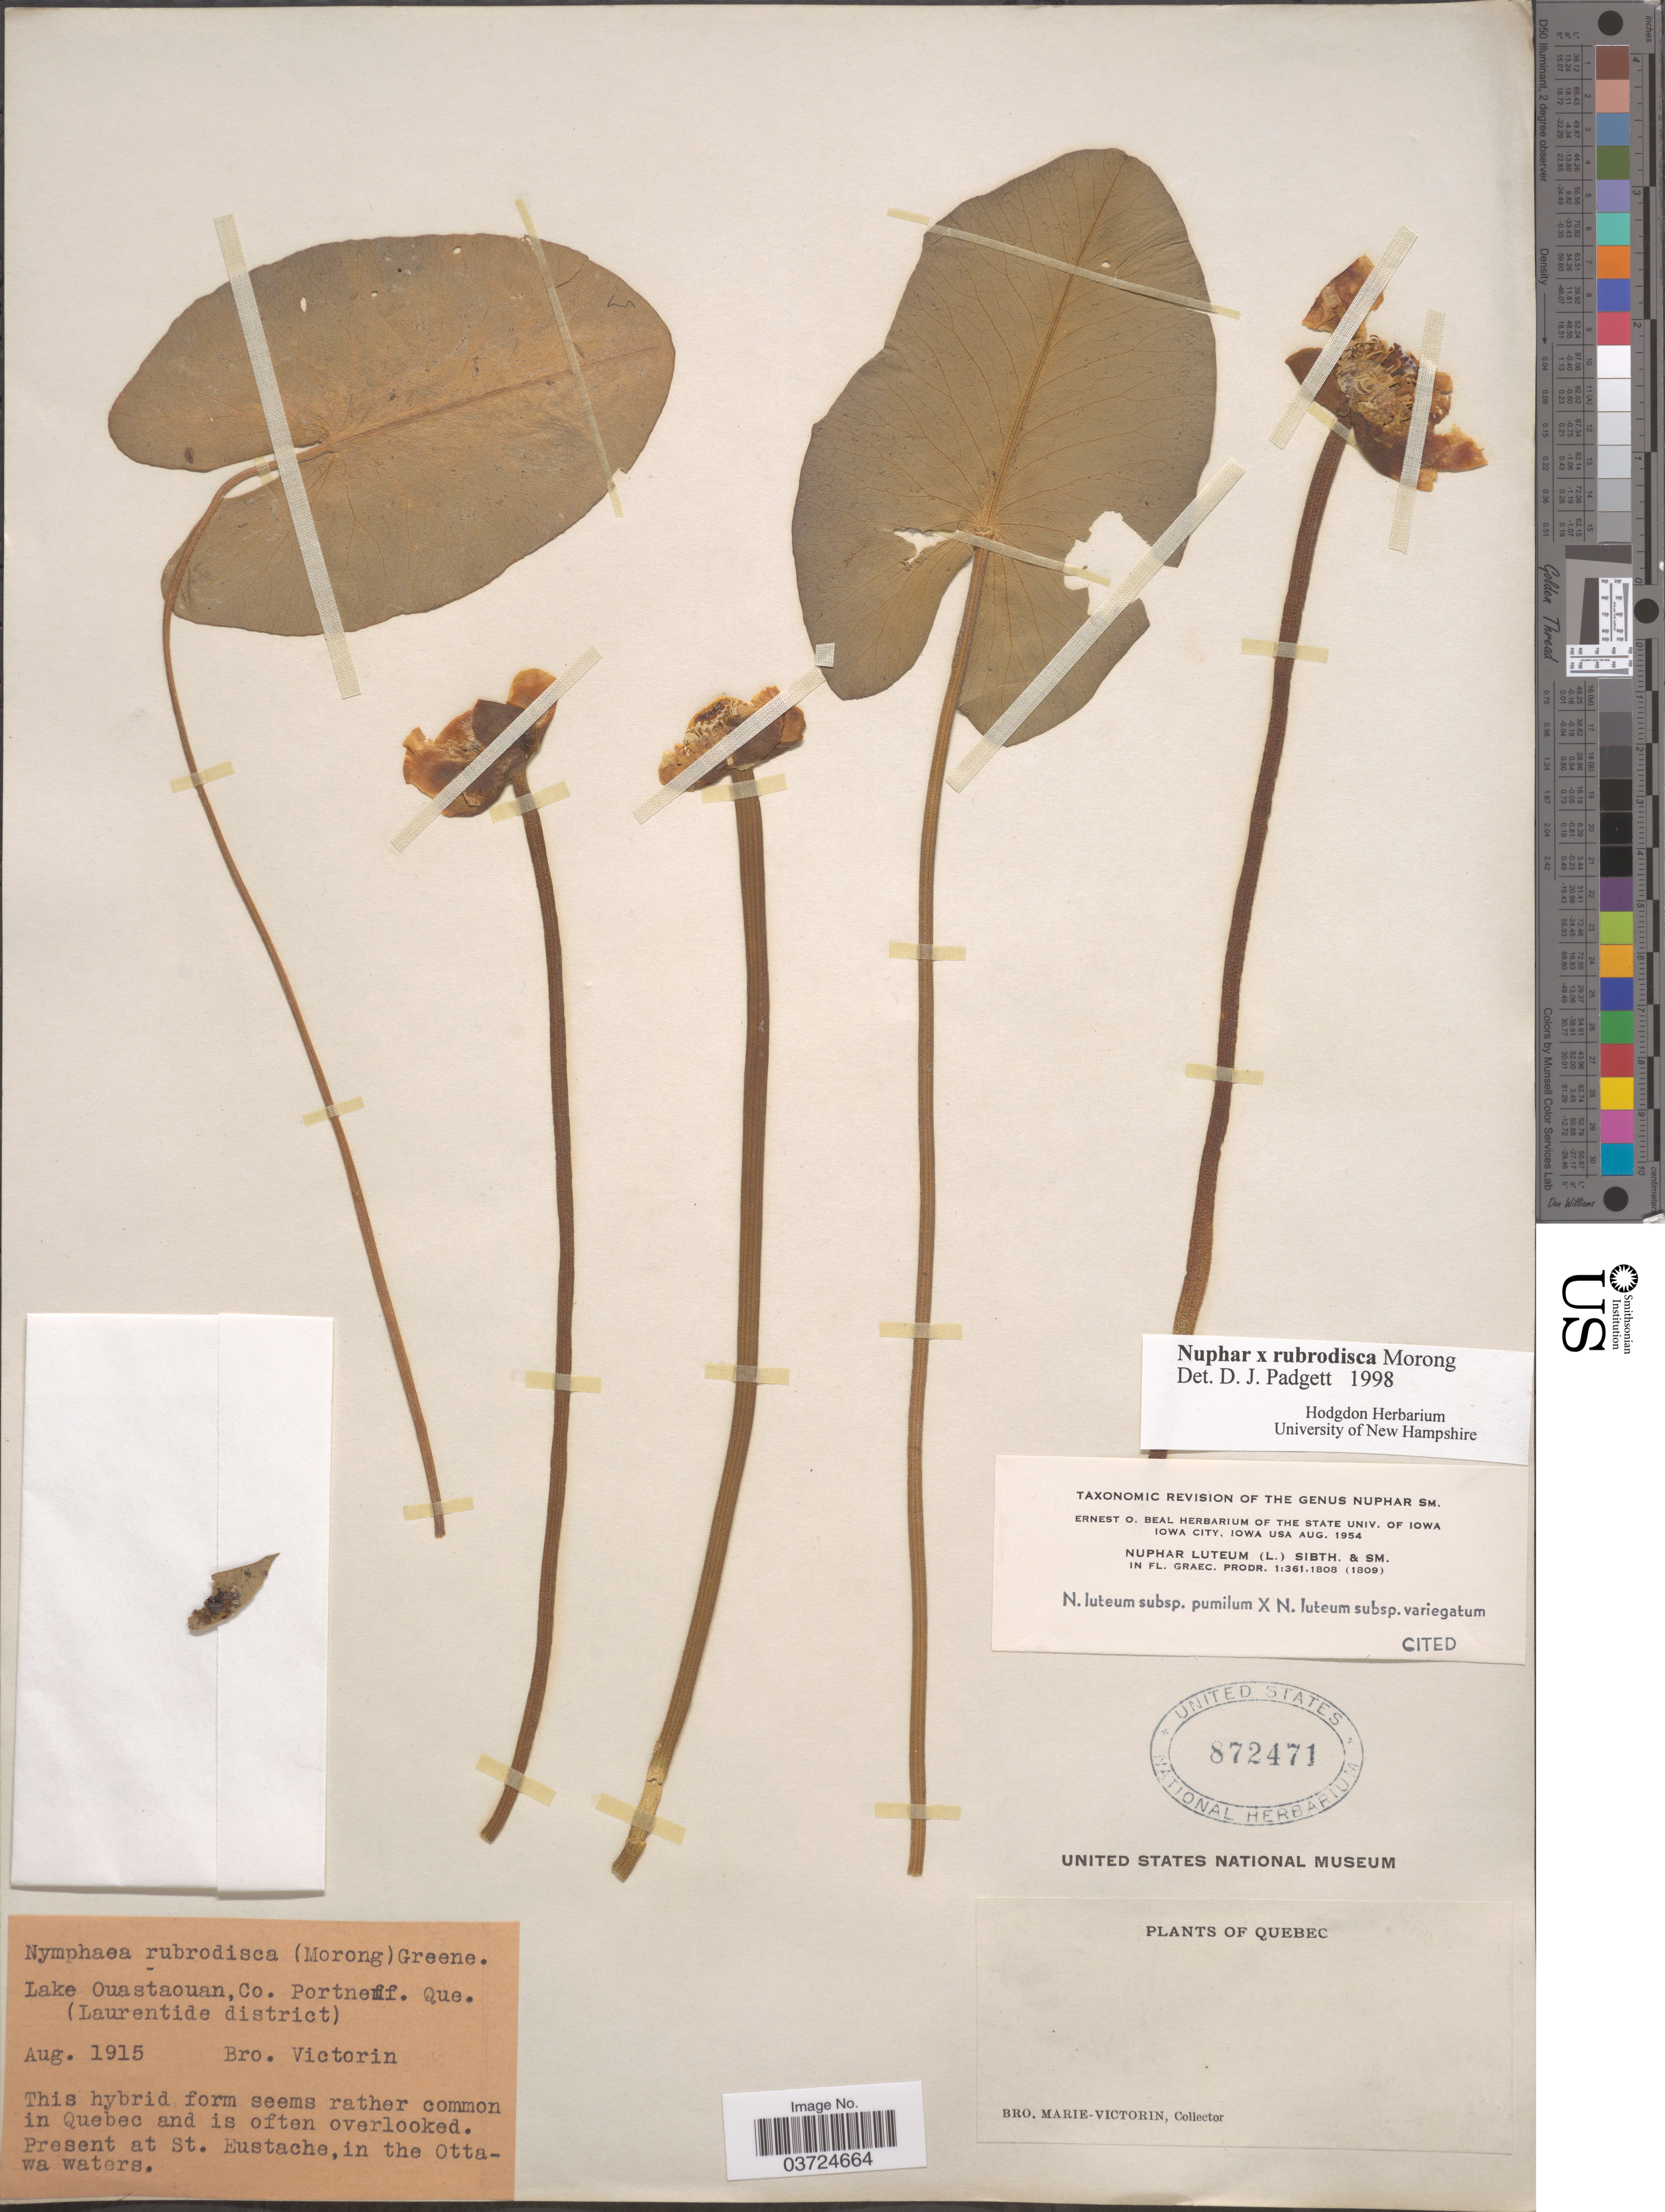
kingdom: Plantae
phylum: Tracheophyta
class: Magnoliopsida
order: Nymphaeales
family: Nymphaeaceae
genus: Nuphar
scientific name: Nuphar rubrodisca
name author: Morong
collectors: B. Victorin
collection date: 1915-08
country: Canada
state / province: Quebec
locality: Lake Ouastaouan, Co. Portneff. (Laurentide district). At St. Eustache, in the Ottawa waters.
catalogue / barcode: US 872471